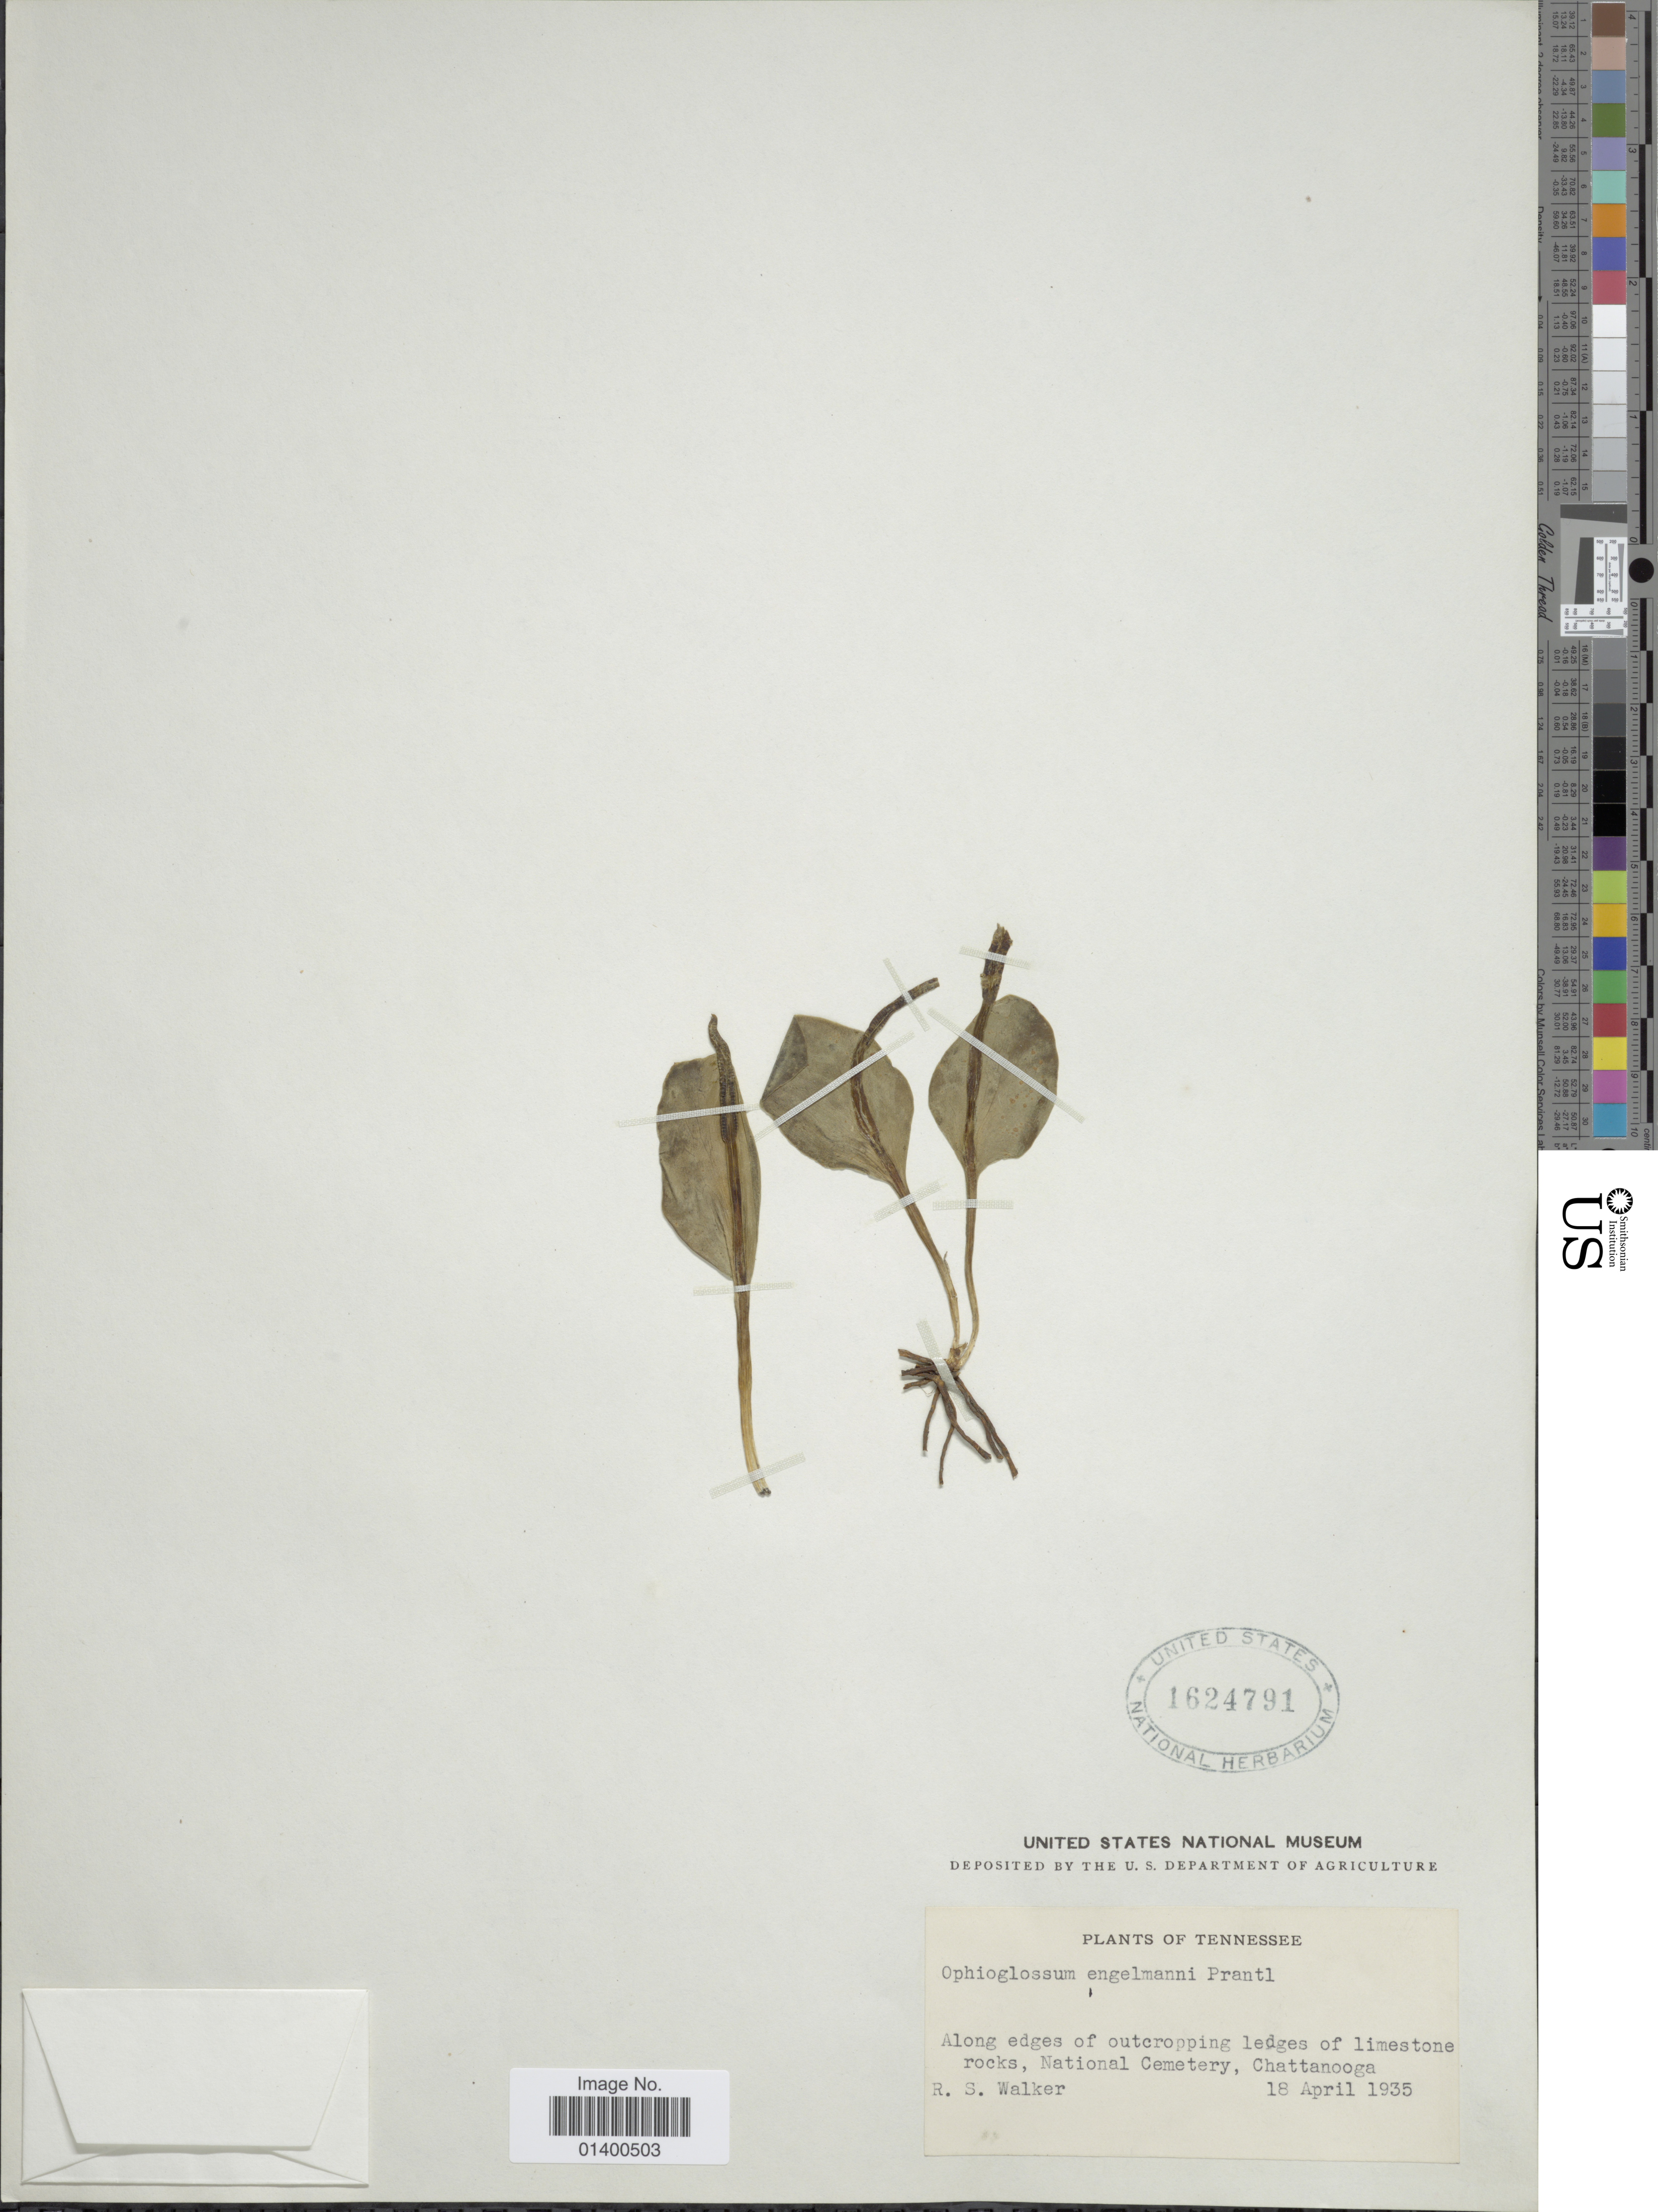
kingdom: Plantae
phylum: Tracheophyta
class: Polypodiopsida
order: Ophioglossales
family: Ophioglossaceae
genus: Ophioglossum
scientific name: Ophioglossum engelmannii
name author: Prantl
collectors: R. Walker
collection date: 1935-04-18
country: United States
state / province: Tennessee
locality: National Cemetary, Chattanooga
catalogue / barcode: US 1624791